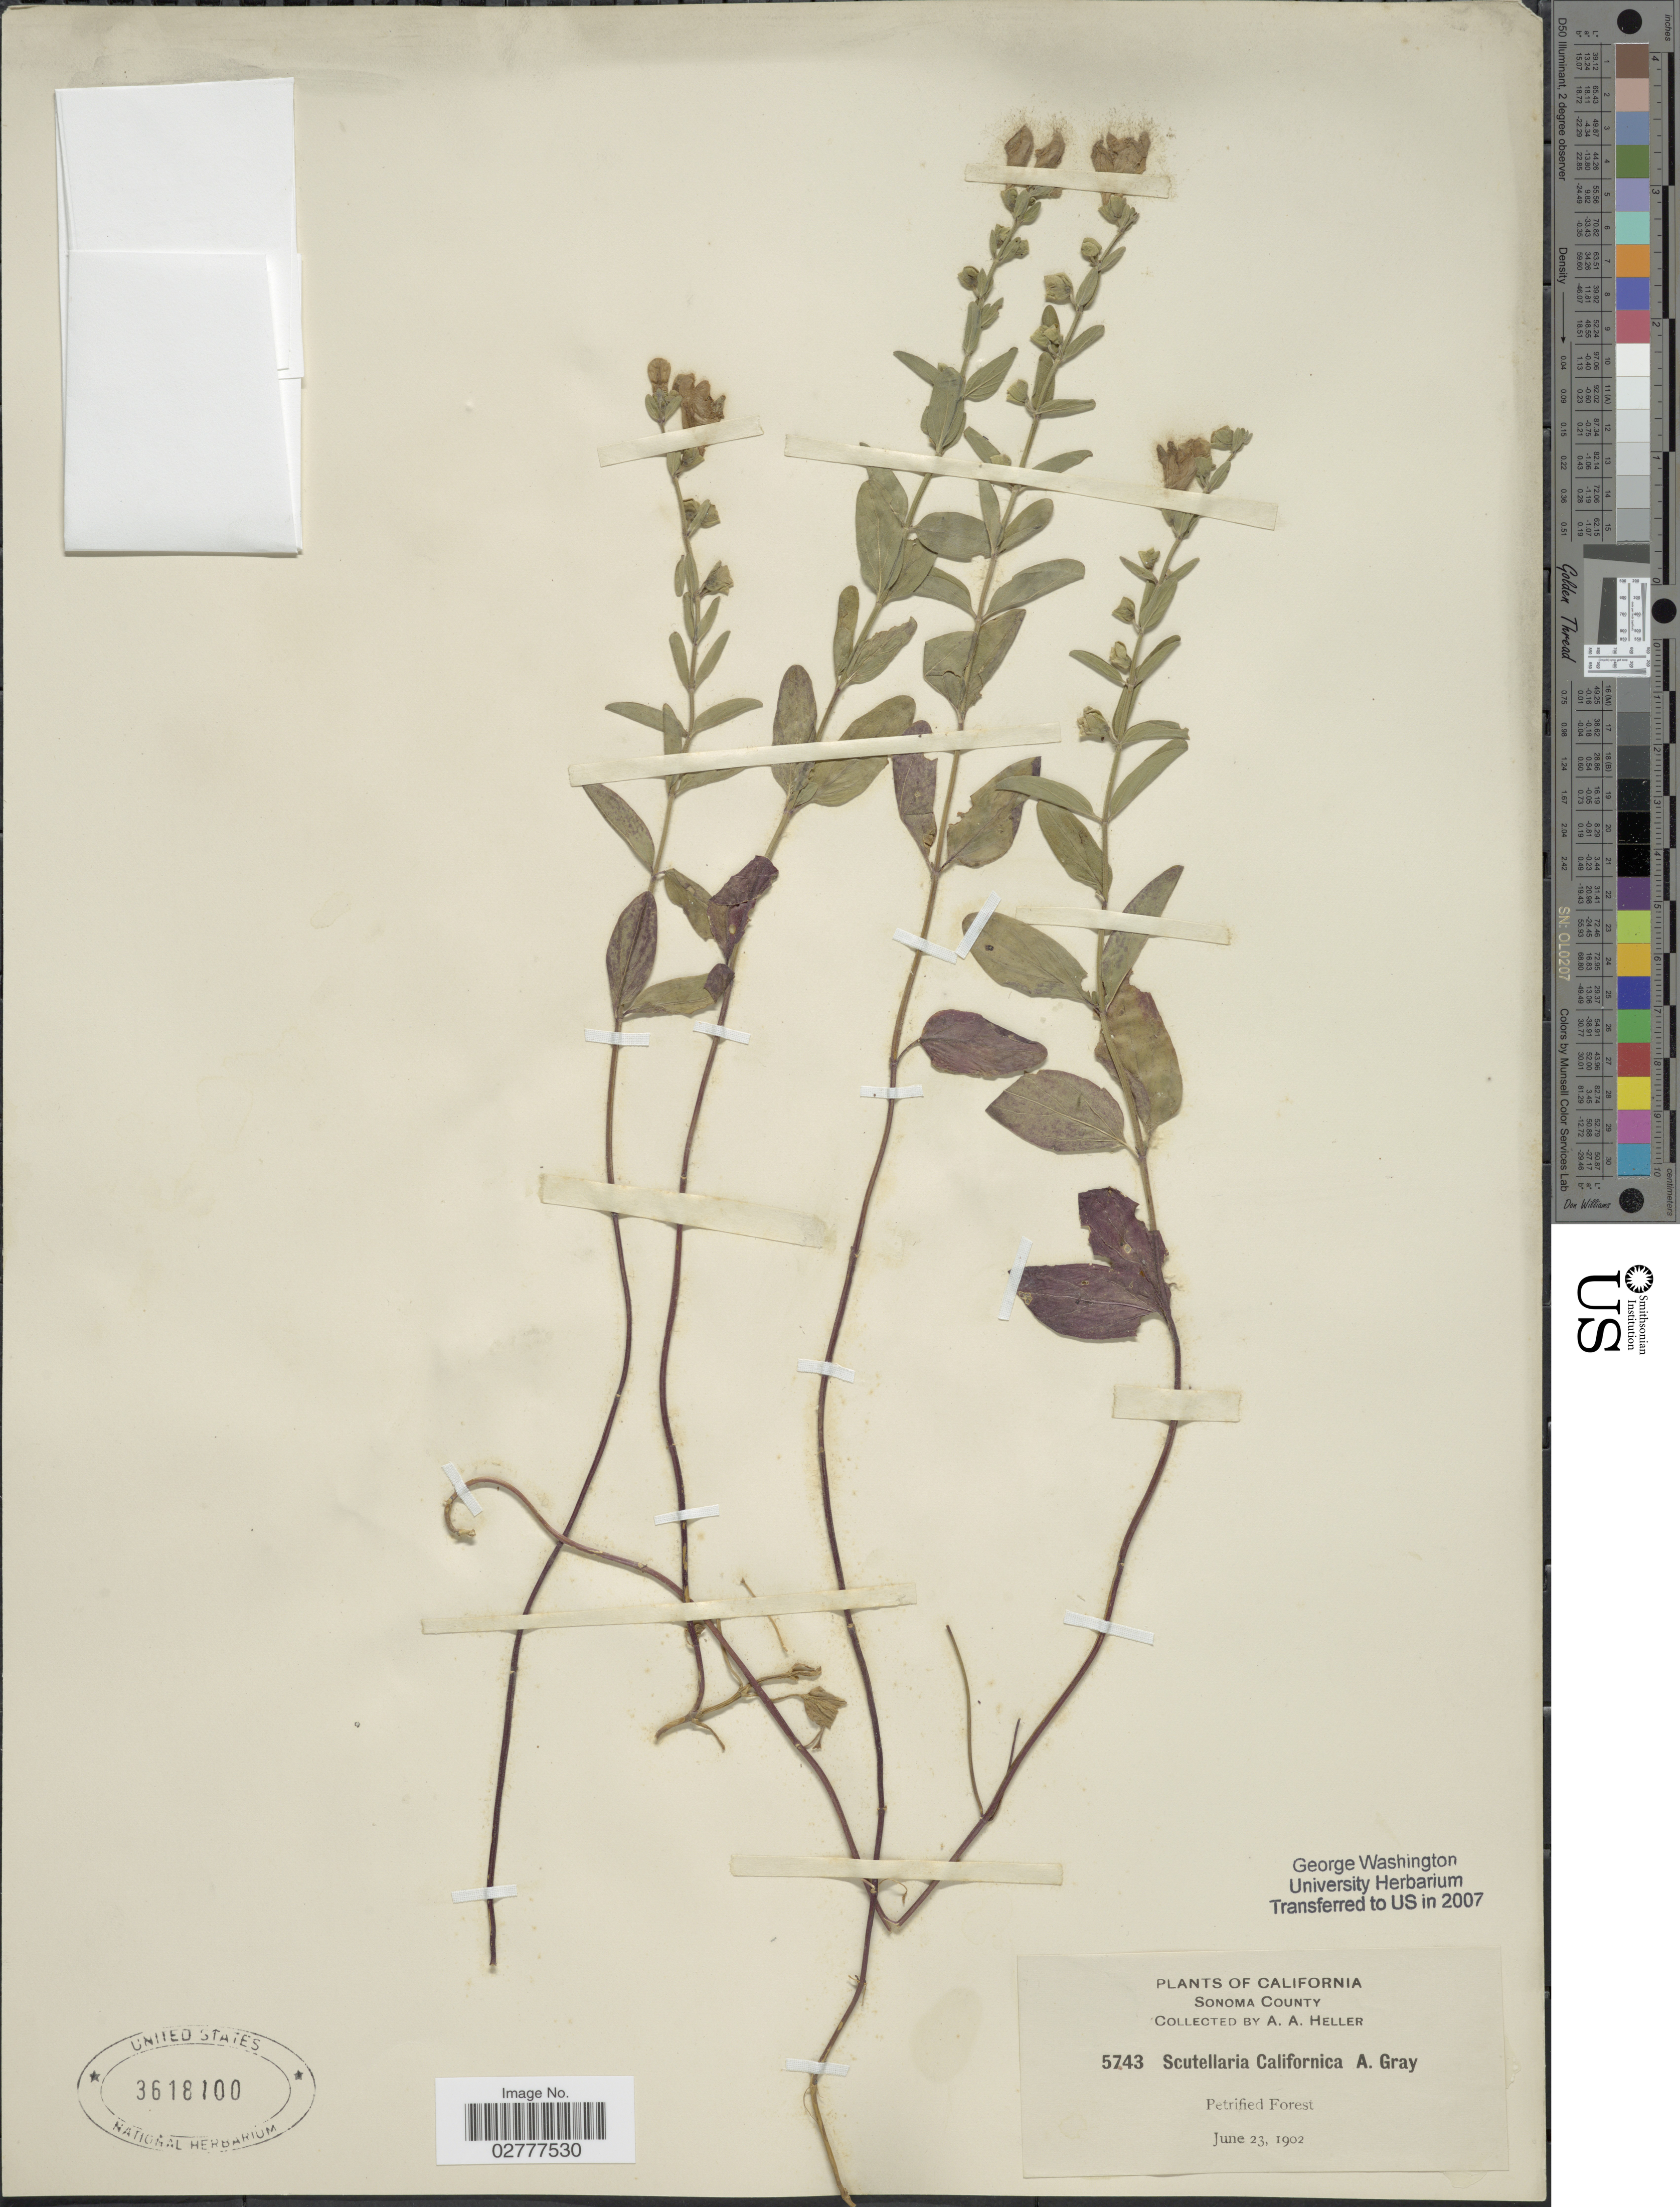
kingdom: Plantae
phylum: Tracheophyta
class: Magnoliopsida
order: Lamiales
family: Lamiaceae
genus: Scutellaria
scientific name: Scutellaria californica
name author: A. Gray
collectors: A. A. Heller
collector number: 5743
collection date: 1902-06-23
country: United States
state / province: California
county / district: Sonoma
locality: Sonoma County, Petrified Forest.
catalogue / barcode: US 3618100